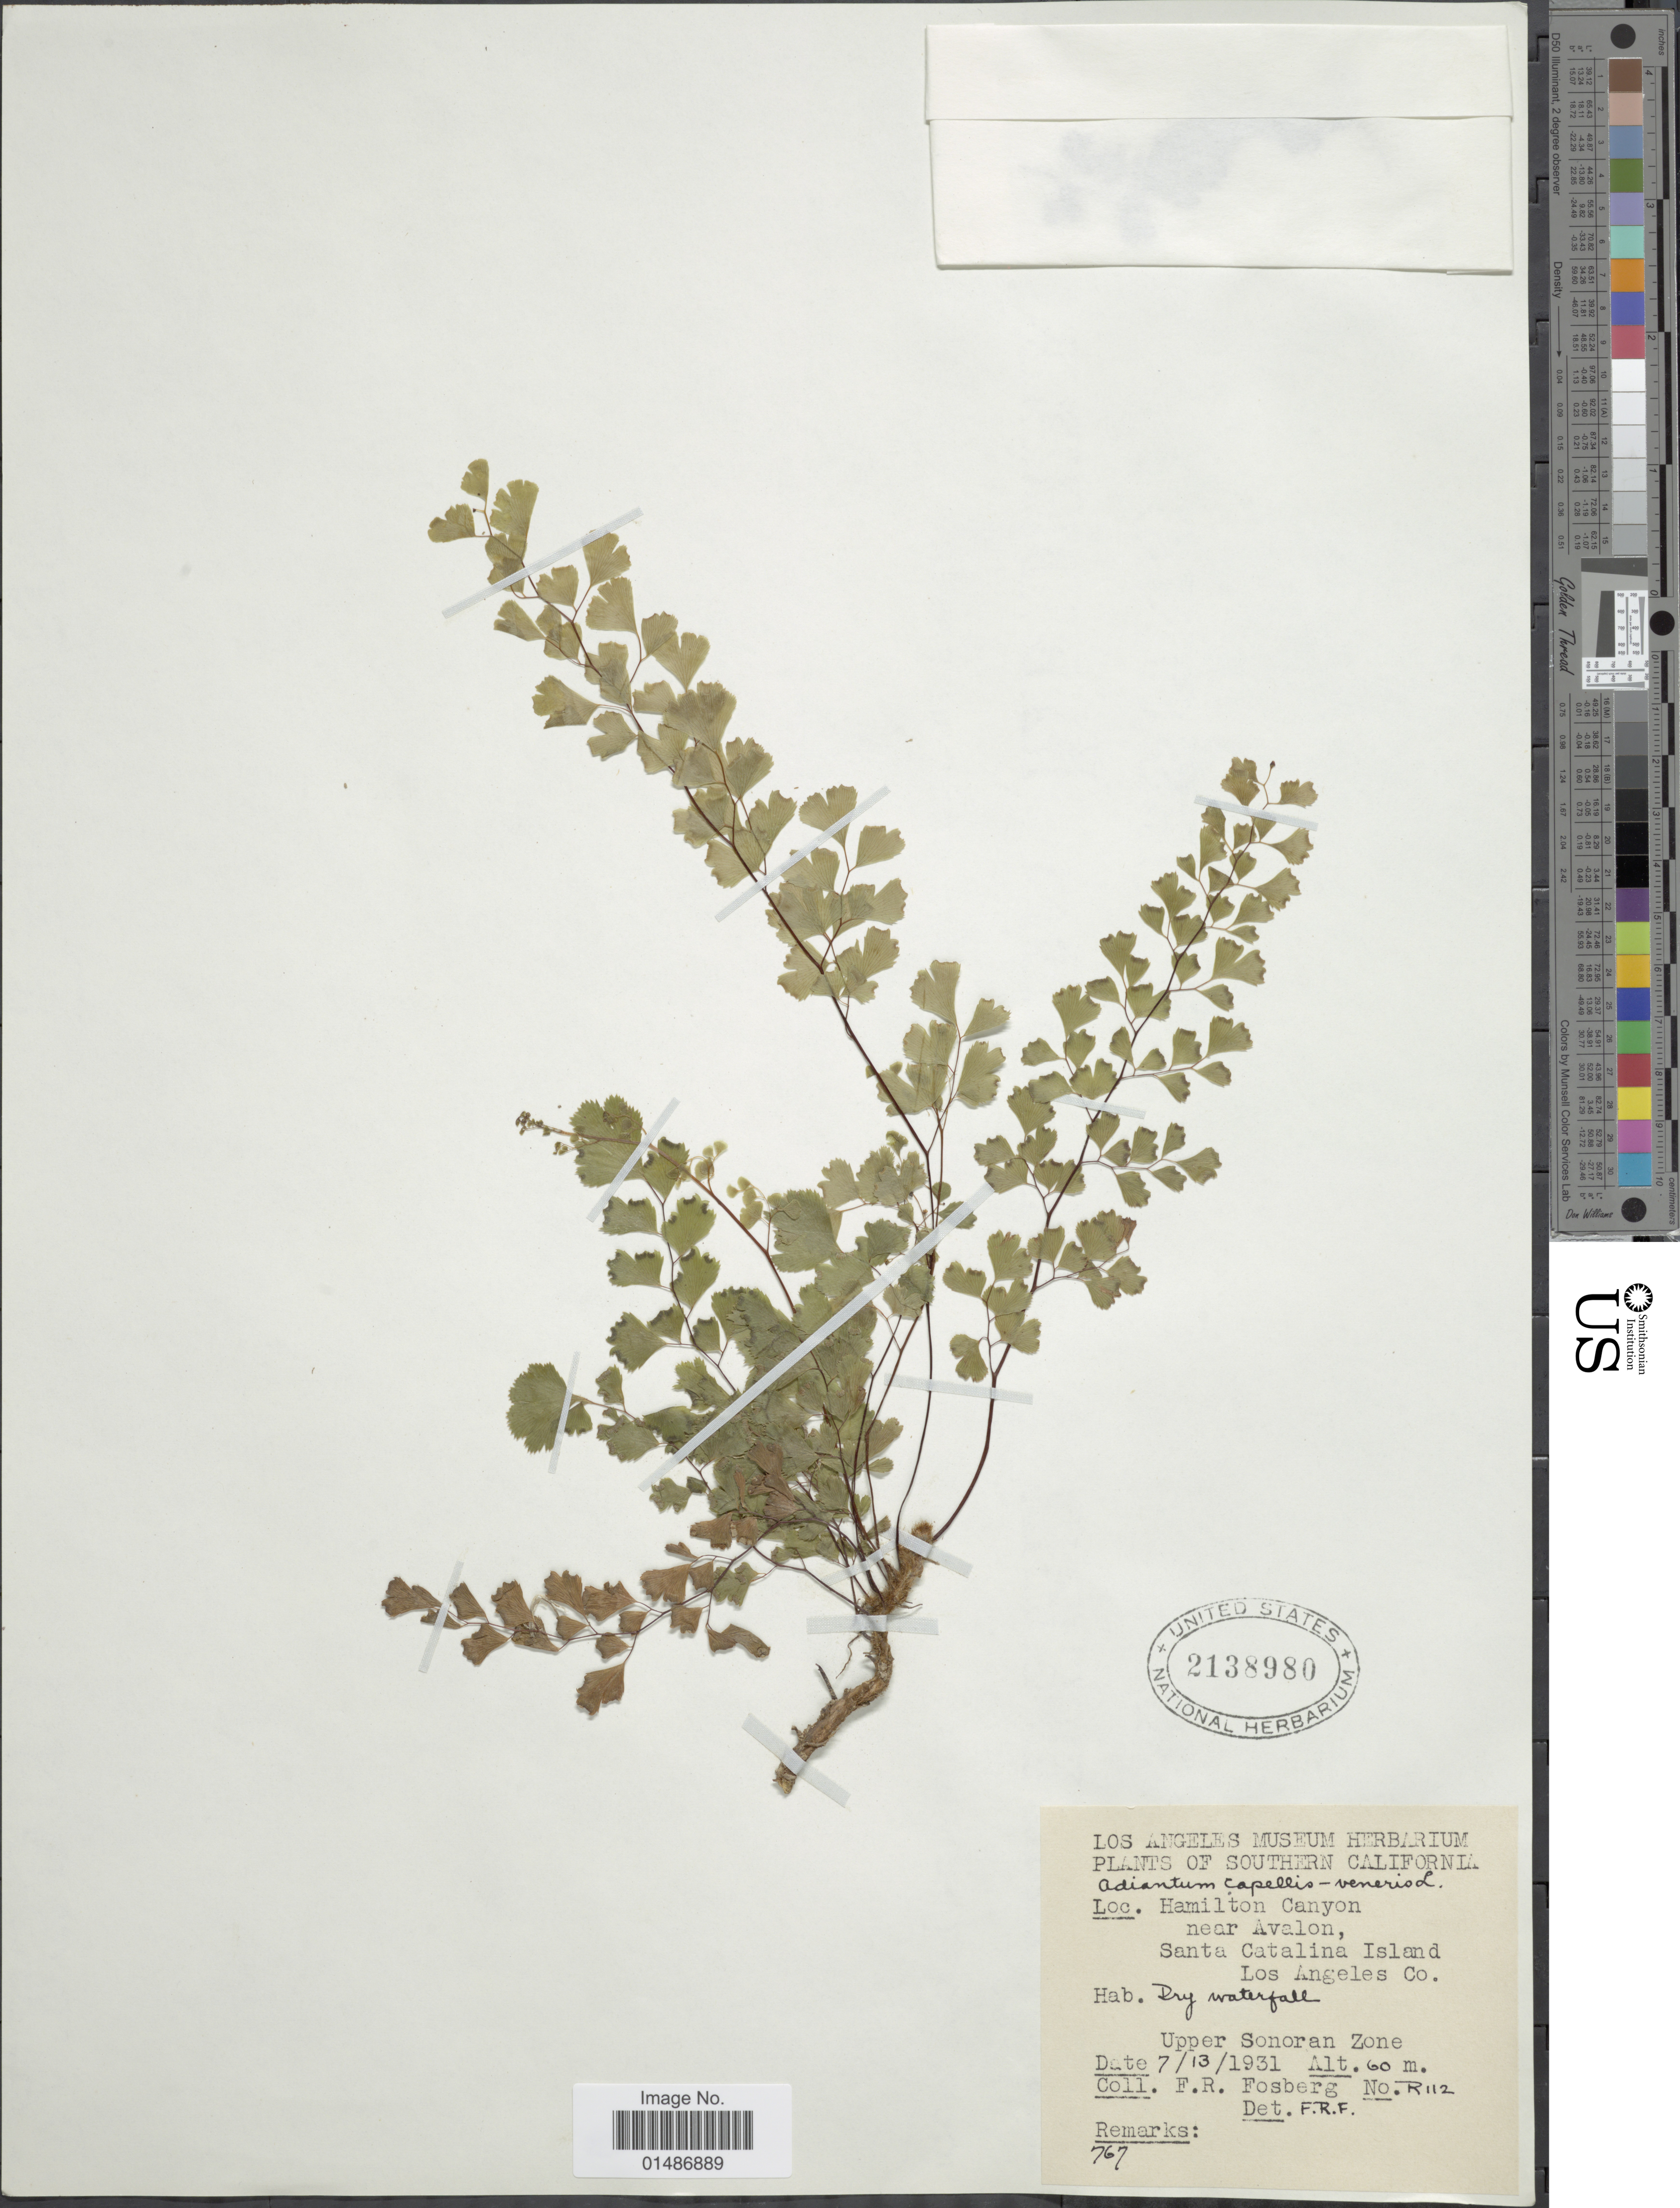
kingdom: Plantae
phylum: Tracheophyta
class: Polypodiopsida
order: Polypodiales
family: Pteridaceae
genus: Adiantum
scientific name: Adiantum capillus-veneris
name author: L.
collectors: F. R. Fosberg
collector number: R112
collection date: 1931-07-13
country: United States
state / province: California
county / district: Los Angeles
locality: Southern California. Hamilton Canyon near Avalon, Santa Catalina Island, Los Angeles Co.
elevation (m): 60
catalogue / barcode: US 2138980